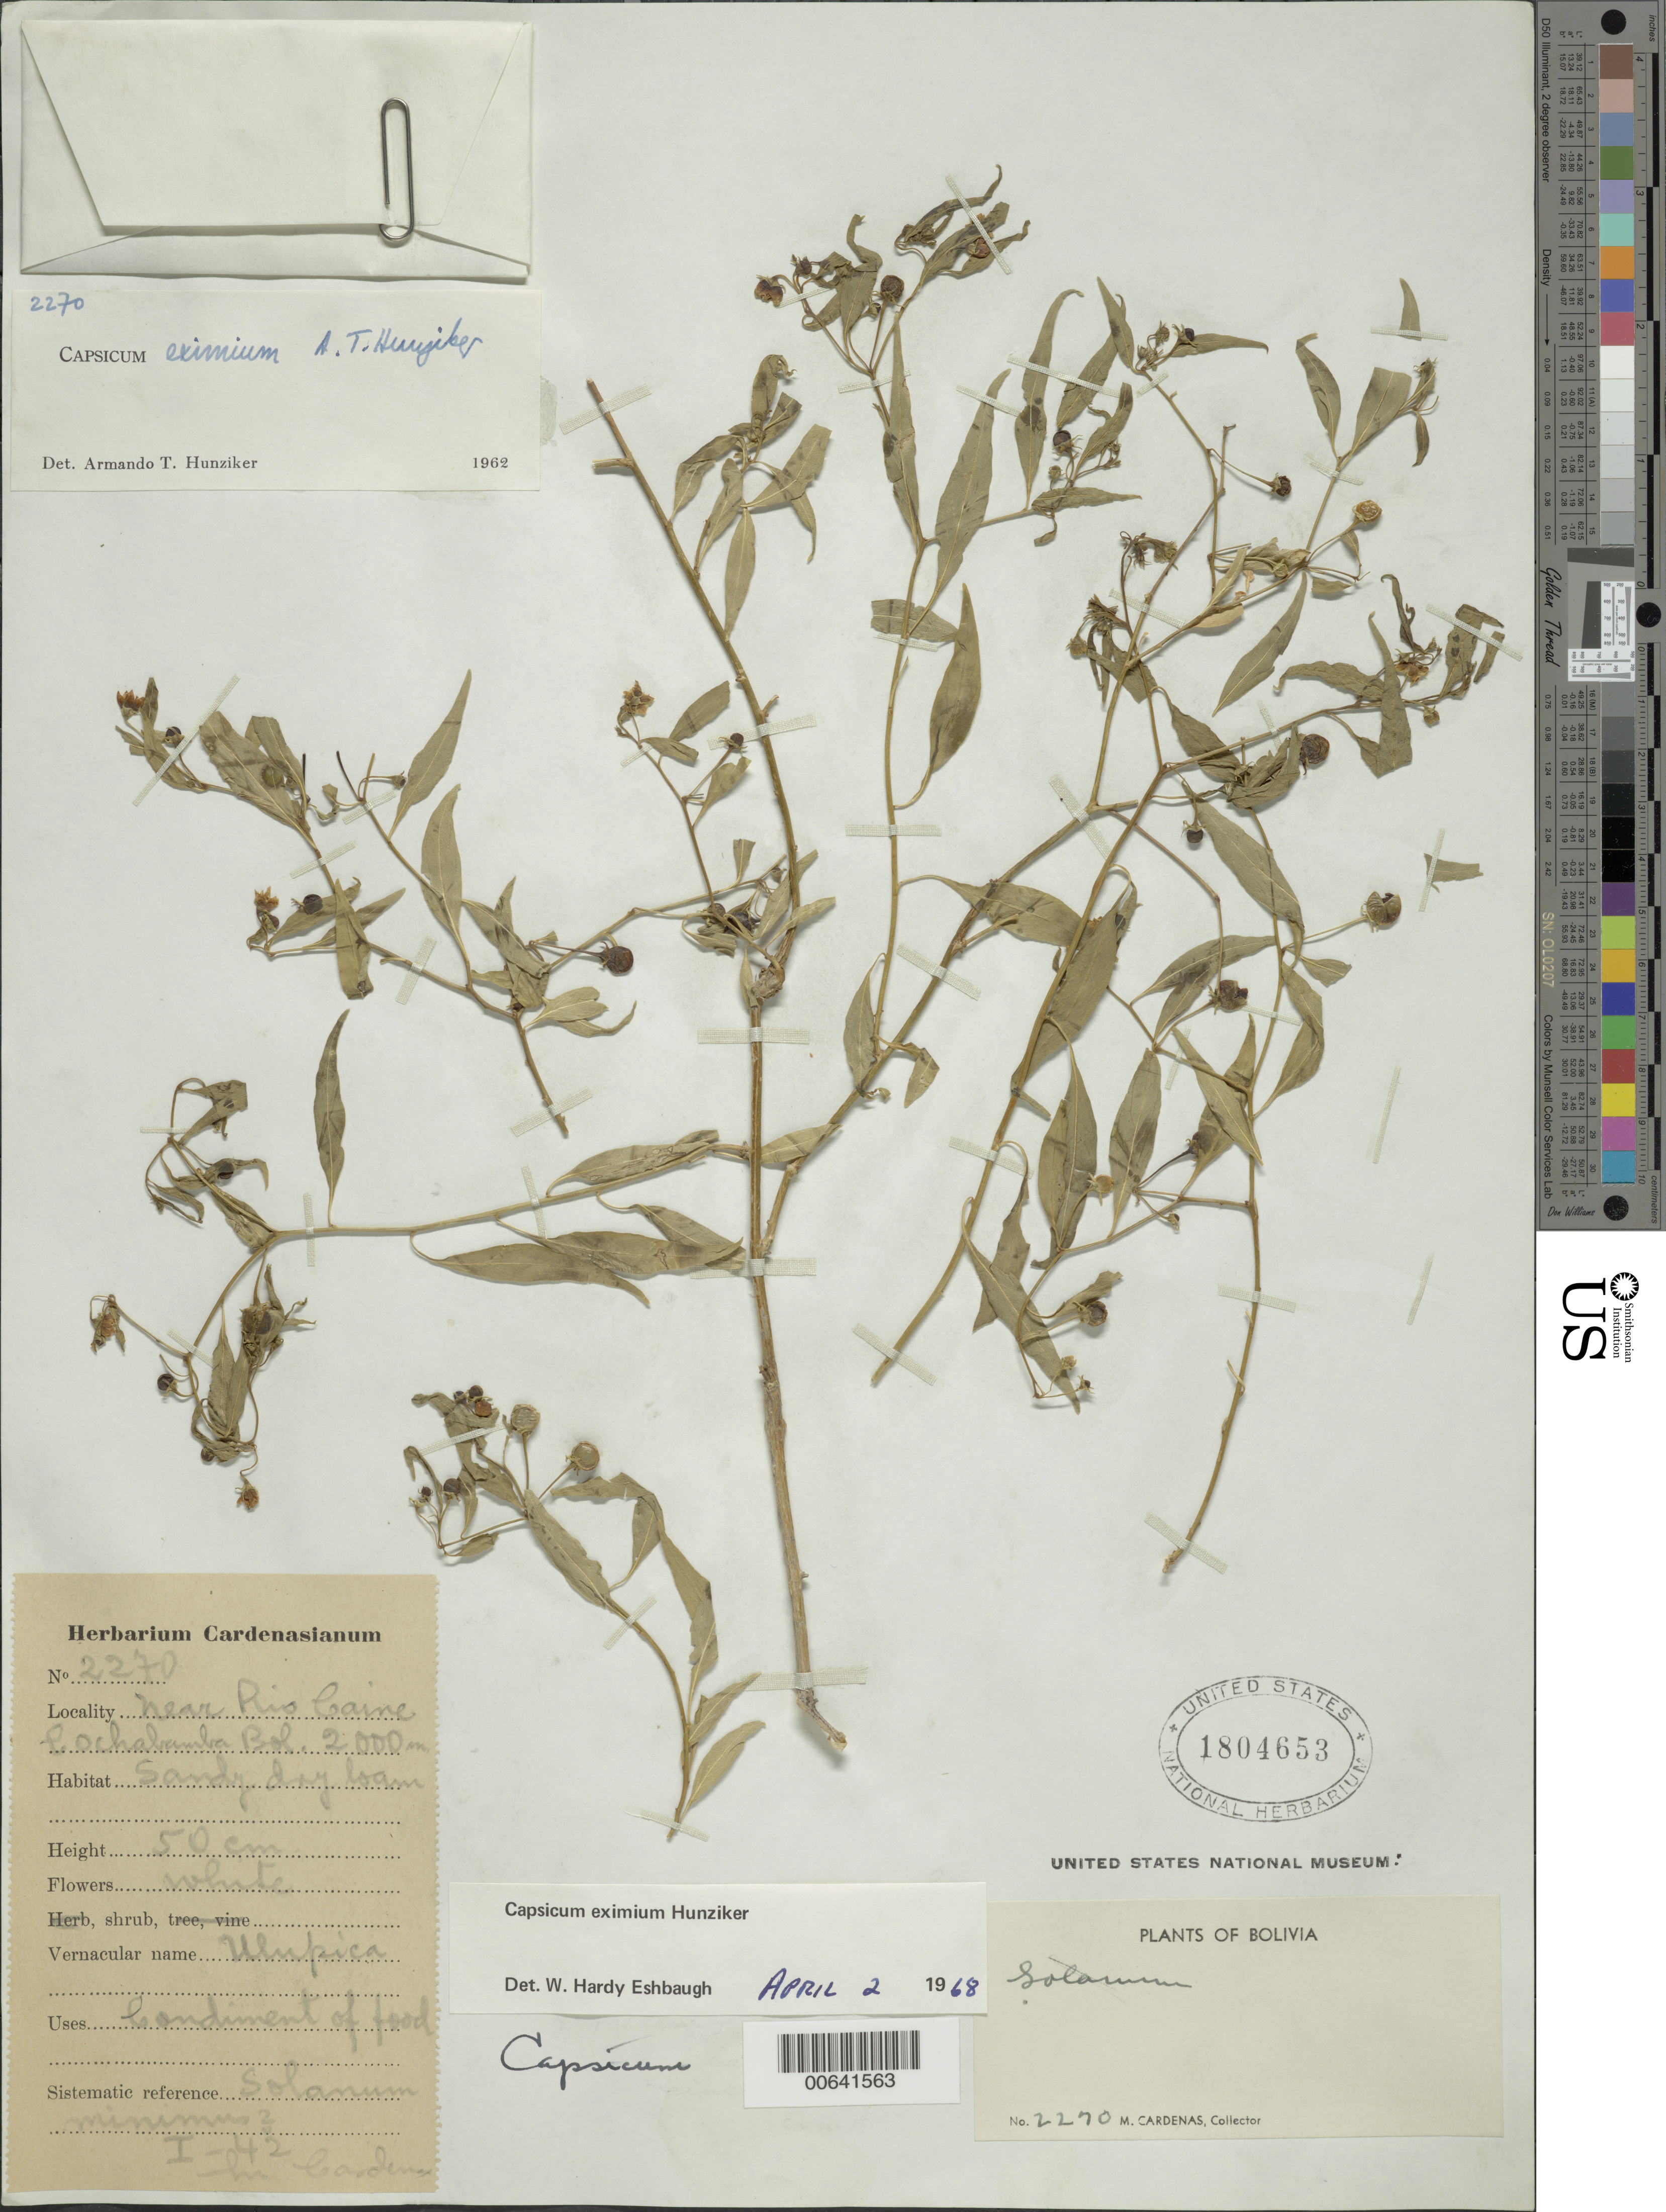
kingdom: Plantae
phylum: Tracheophyta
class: Magnoliopsida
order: Solanales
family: Solanaceae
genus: Capsicum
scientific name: Capsicum eximium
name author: Hunz.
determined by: Eshbaugh, W. H.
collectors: M. Cárdenas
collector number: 2270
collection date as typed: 01 Jan 1942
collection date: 1942-01-01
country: Bolivia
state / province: Cochabamba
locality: Río Caine.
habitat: Suelos de arena seca.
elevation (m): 2000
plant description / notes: Common name: ulupica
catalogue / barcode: US 1804653